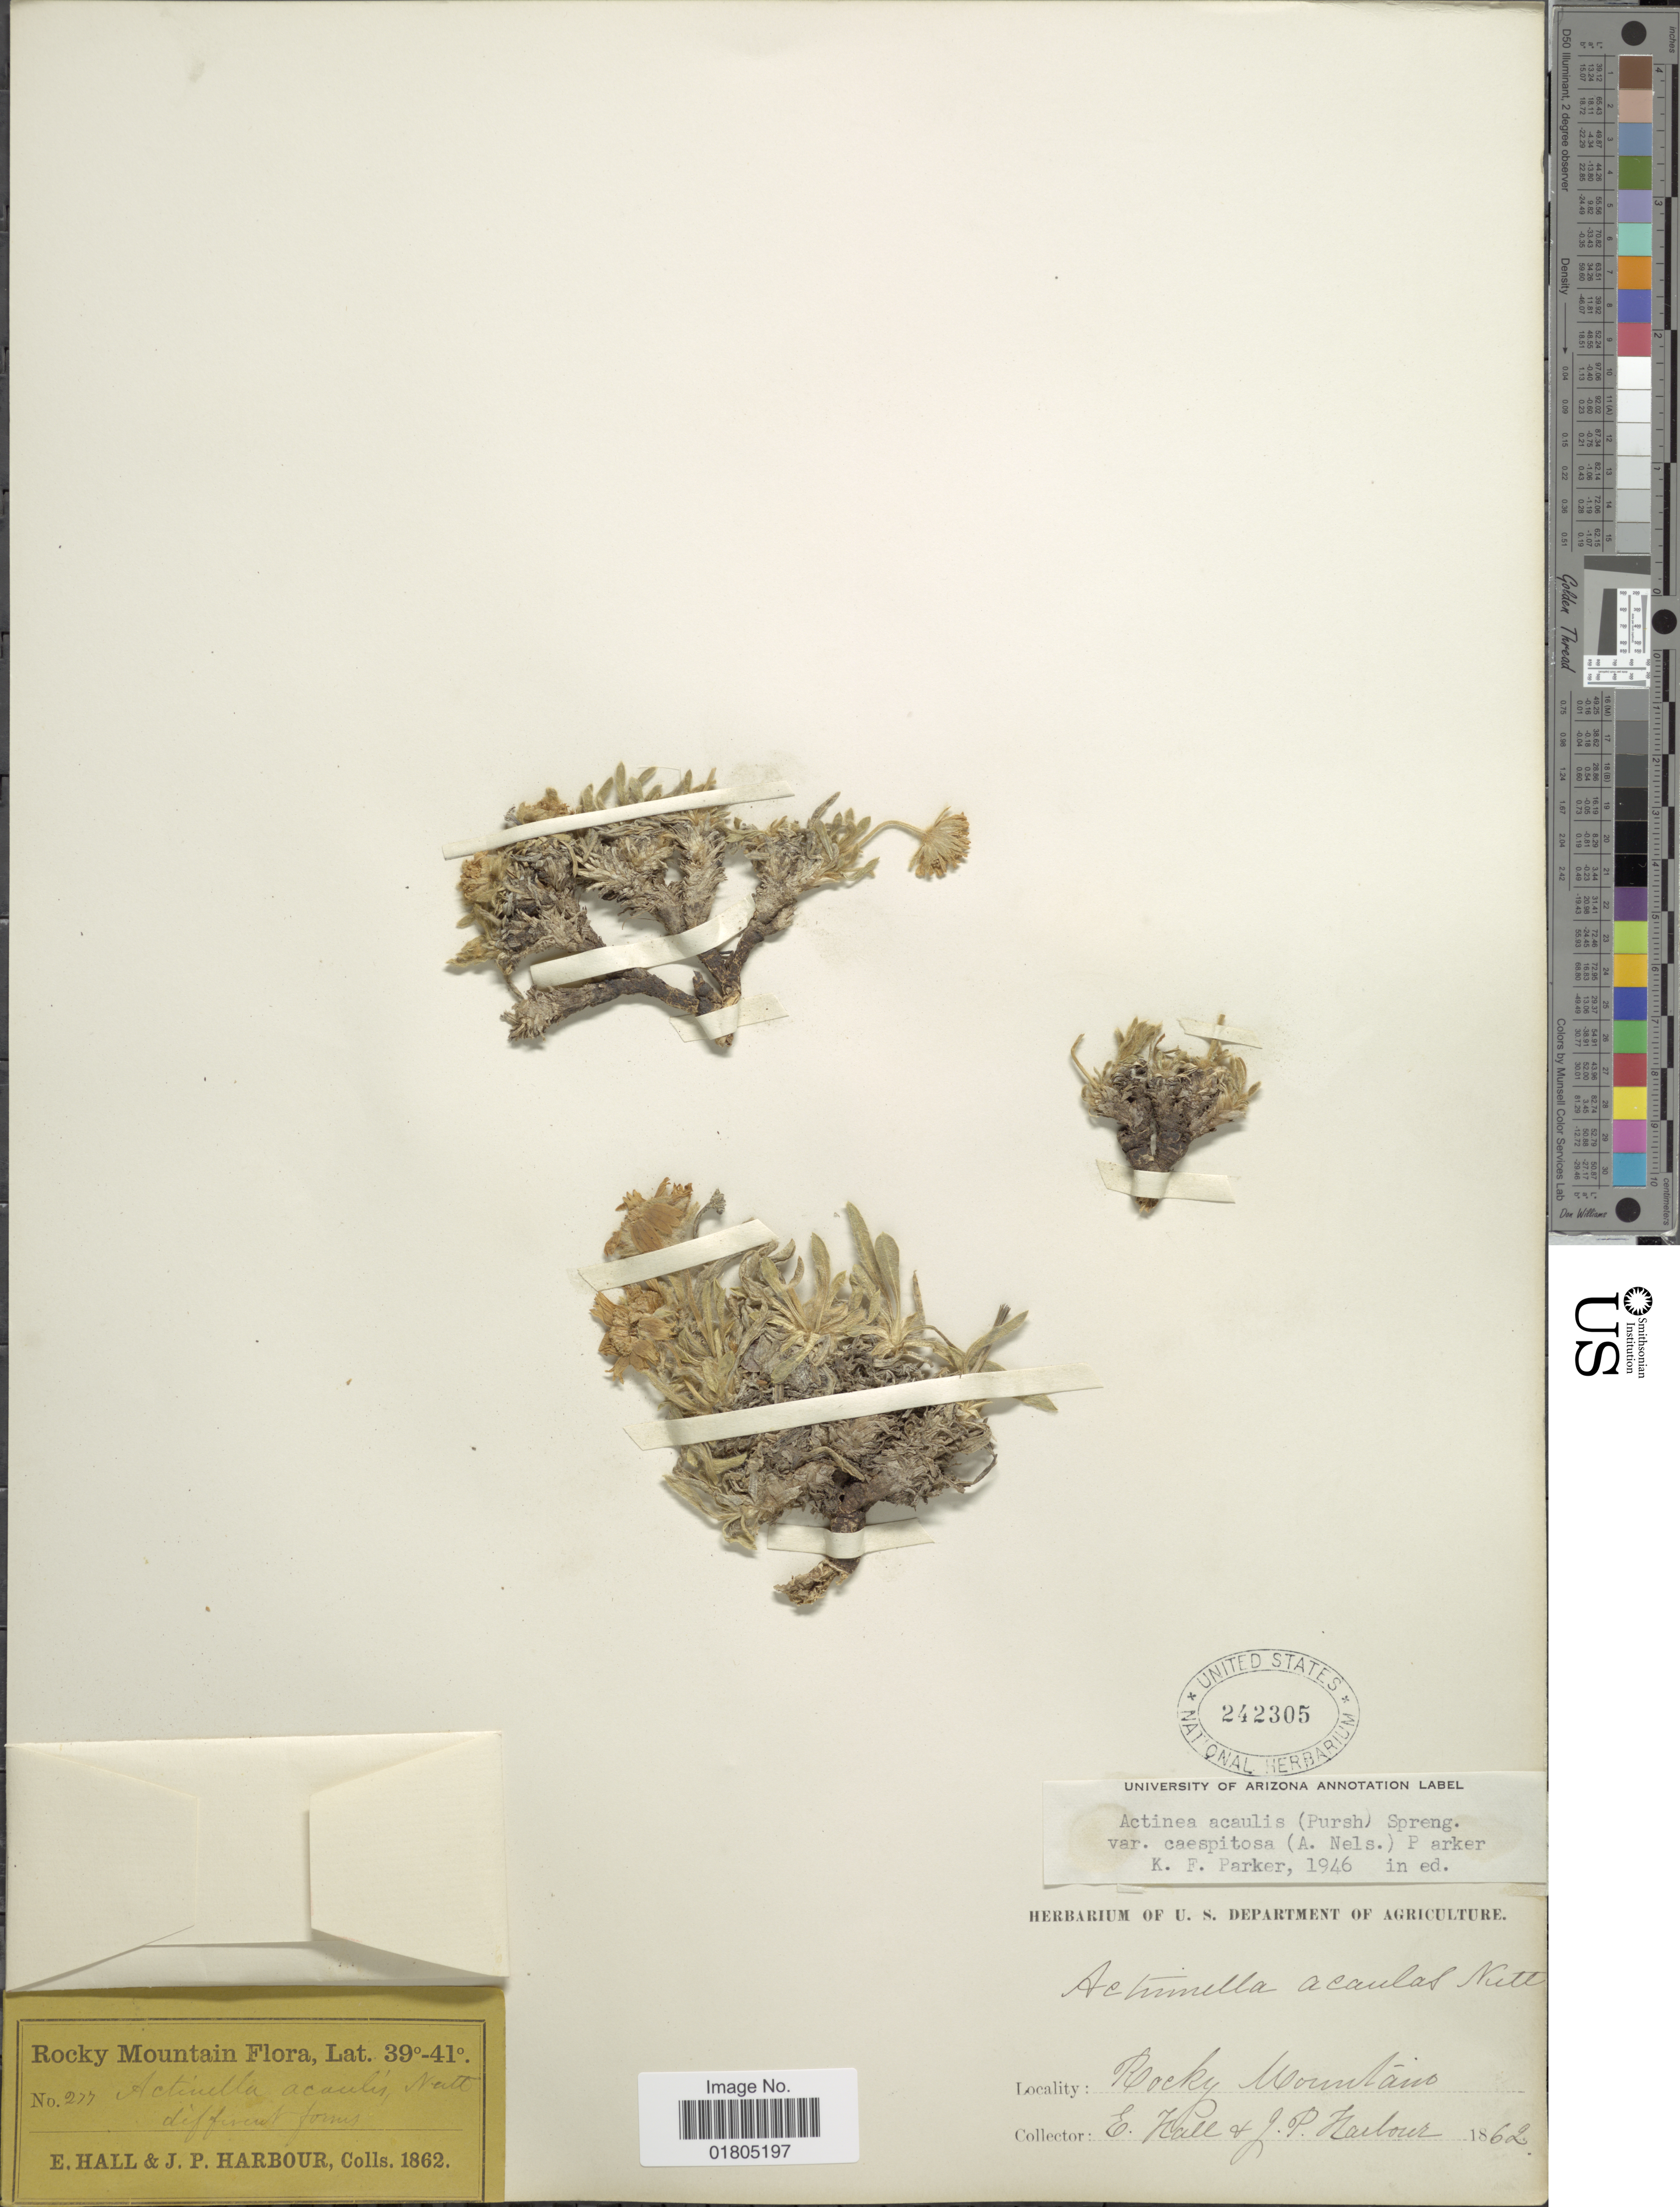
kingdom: Plantae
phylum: Tracheophyta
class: Magnoliopsida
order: Asterales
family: Asteraceae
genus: Actinea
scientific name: Actinea acaulis var. caespitosa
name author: (A. Nelson) K.F. Parker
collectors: E. Hall & J. Harbour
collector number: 277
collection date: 1862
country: United States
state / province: Colorado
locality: Rocky Mtns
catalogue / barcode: US 242305